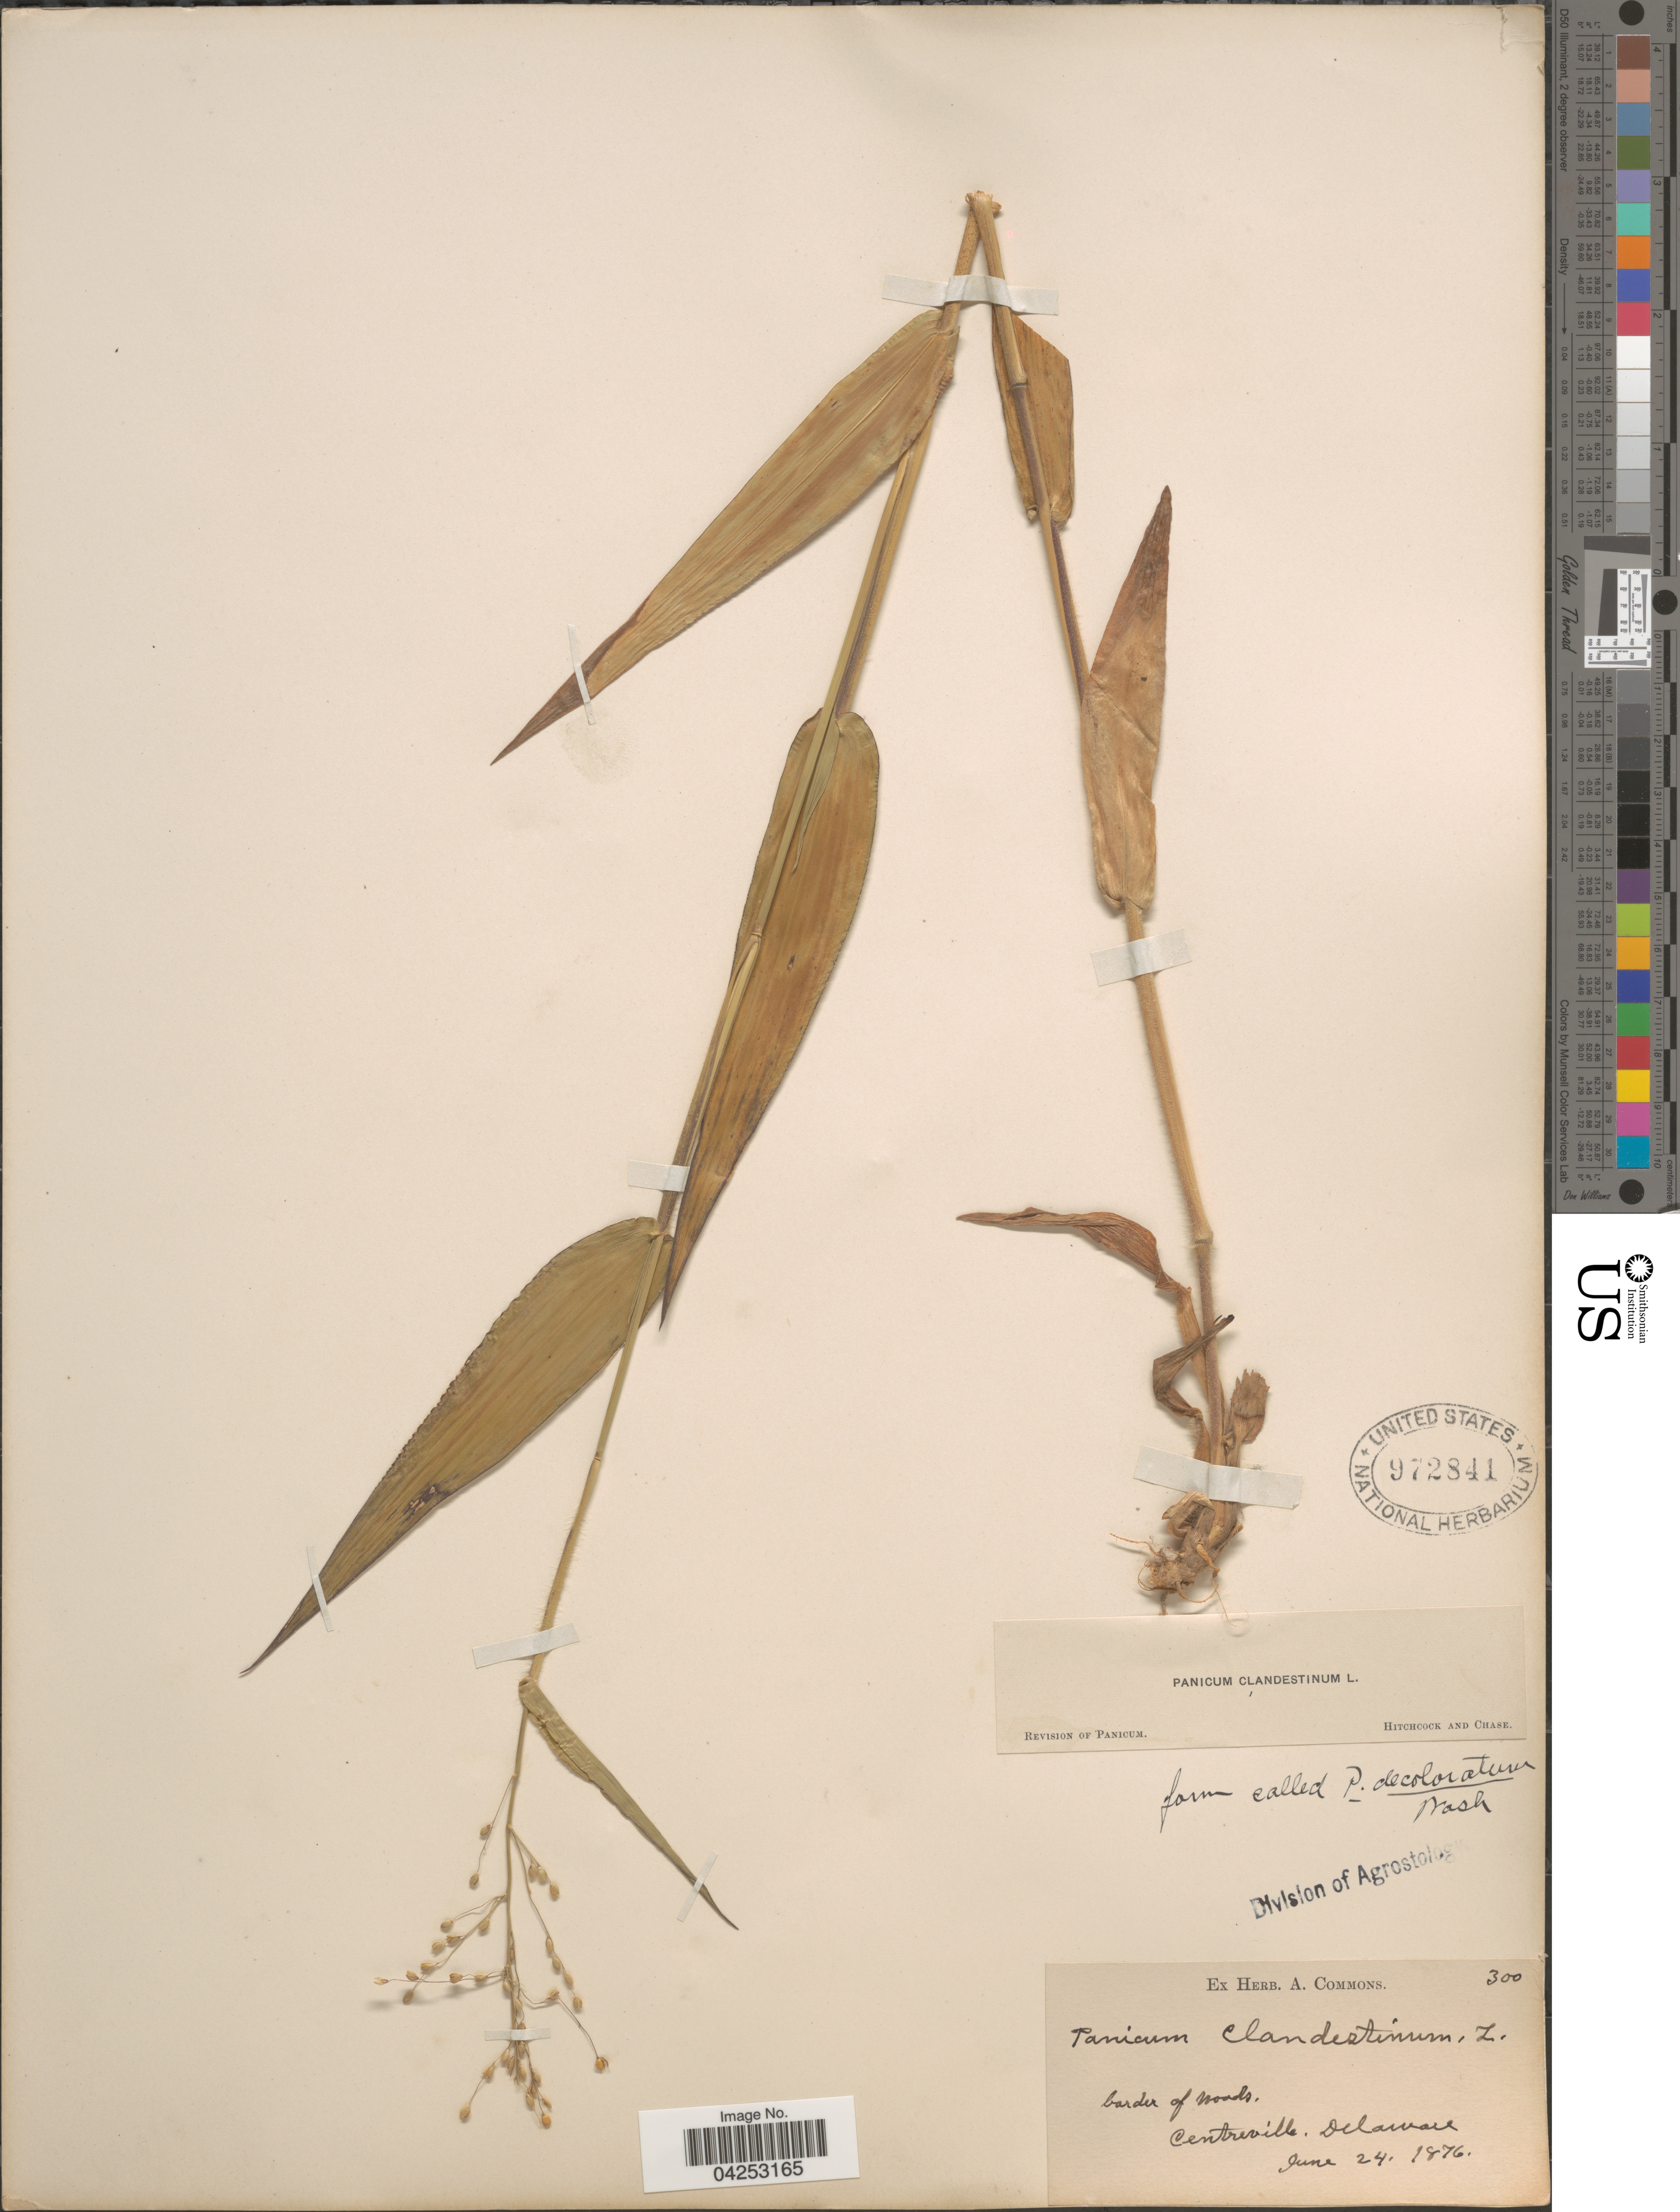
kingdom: Plantae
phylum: Tracheophyta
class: Liliopsida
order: Poales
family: Poaceae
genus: Dichanthelium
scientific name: Dichanthelium clandestinum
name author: (L.) Gould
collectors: ex herb. A. Commons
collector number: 300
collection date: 1876-06-24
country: United States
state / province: Delaware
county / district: Kent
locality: Border of woods, Centreville.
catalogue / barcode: US 972841